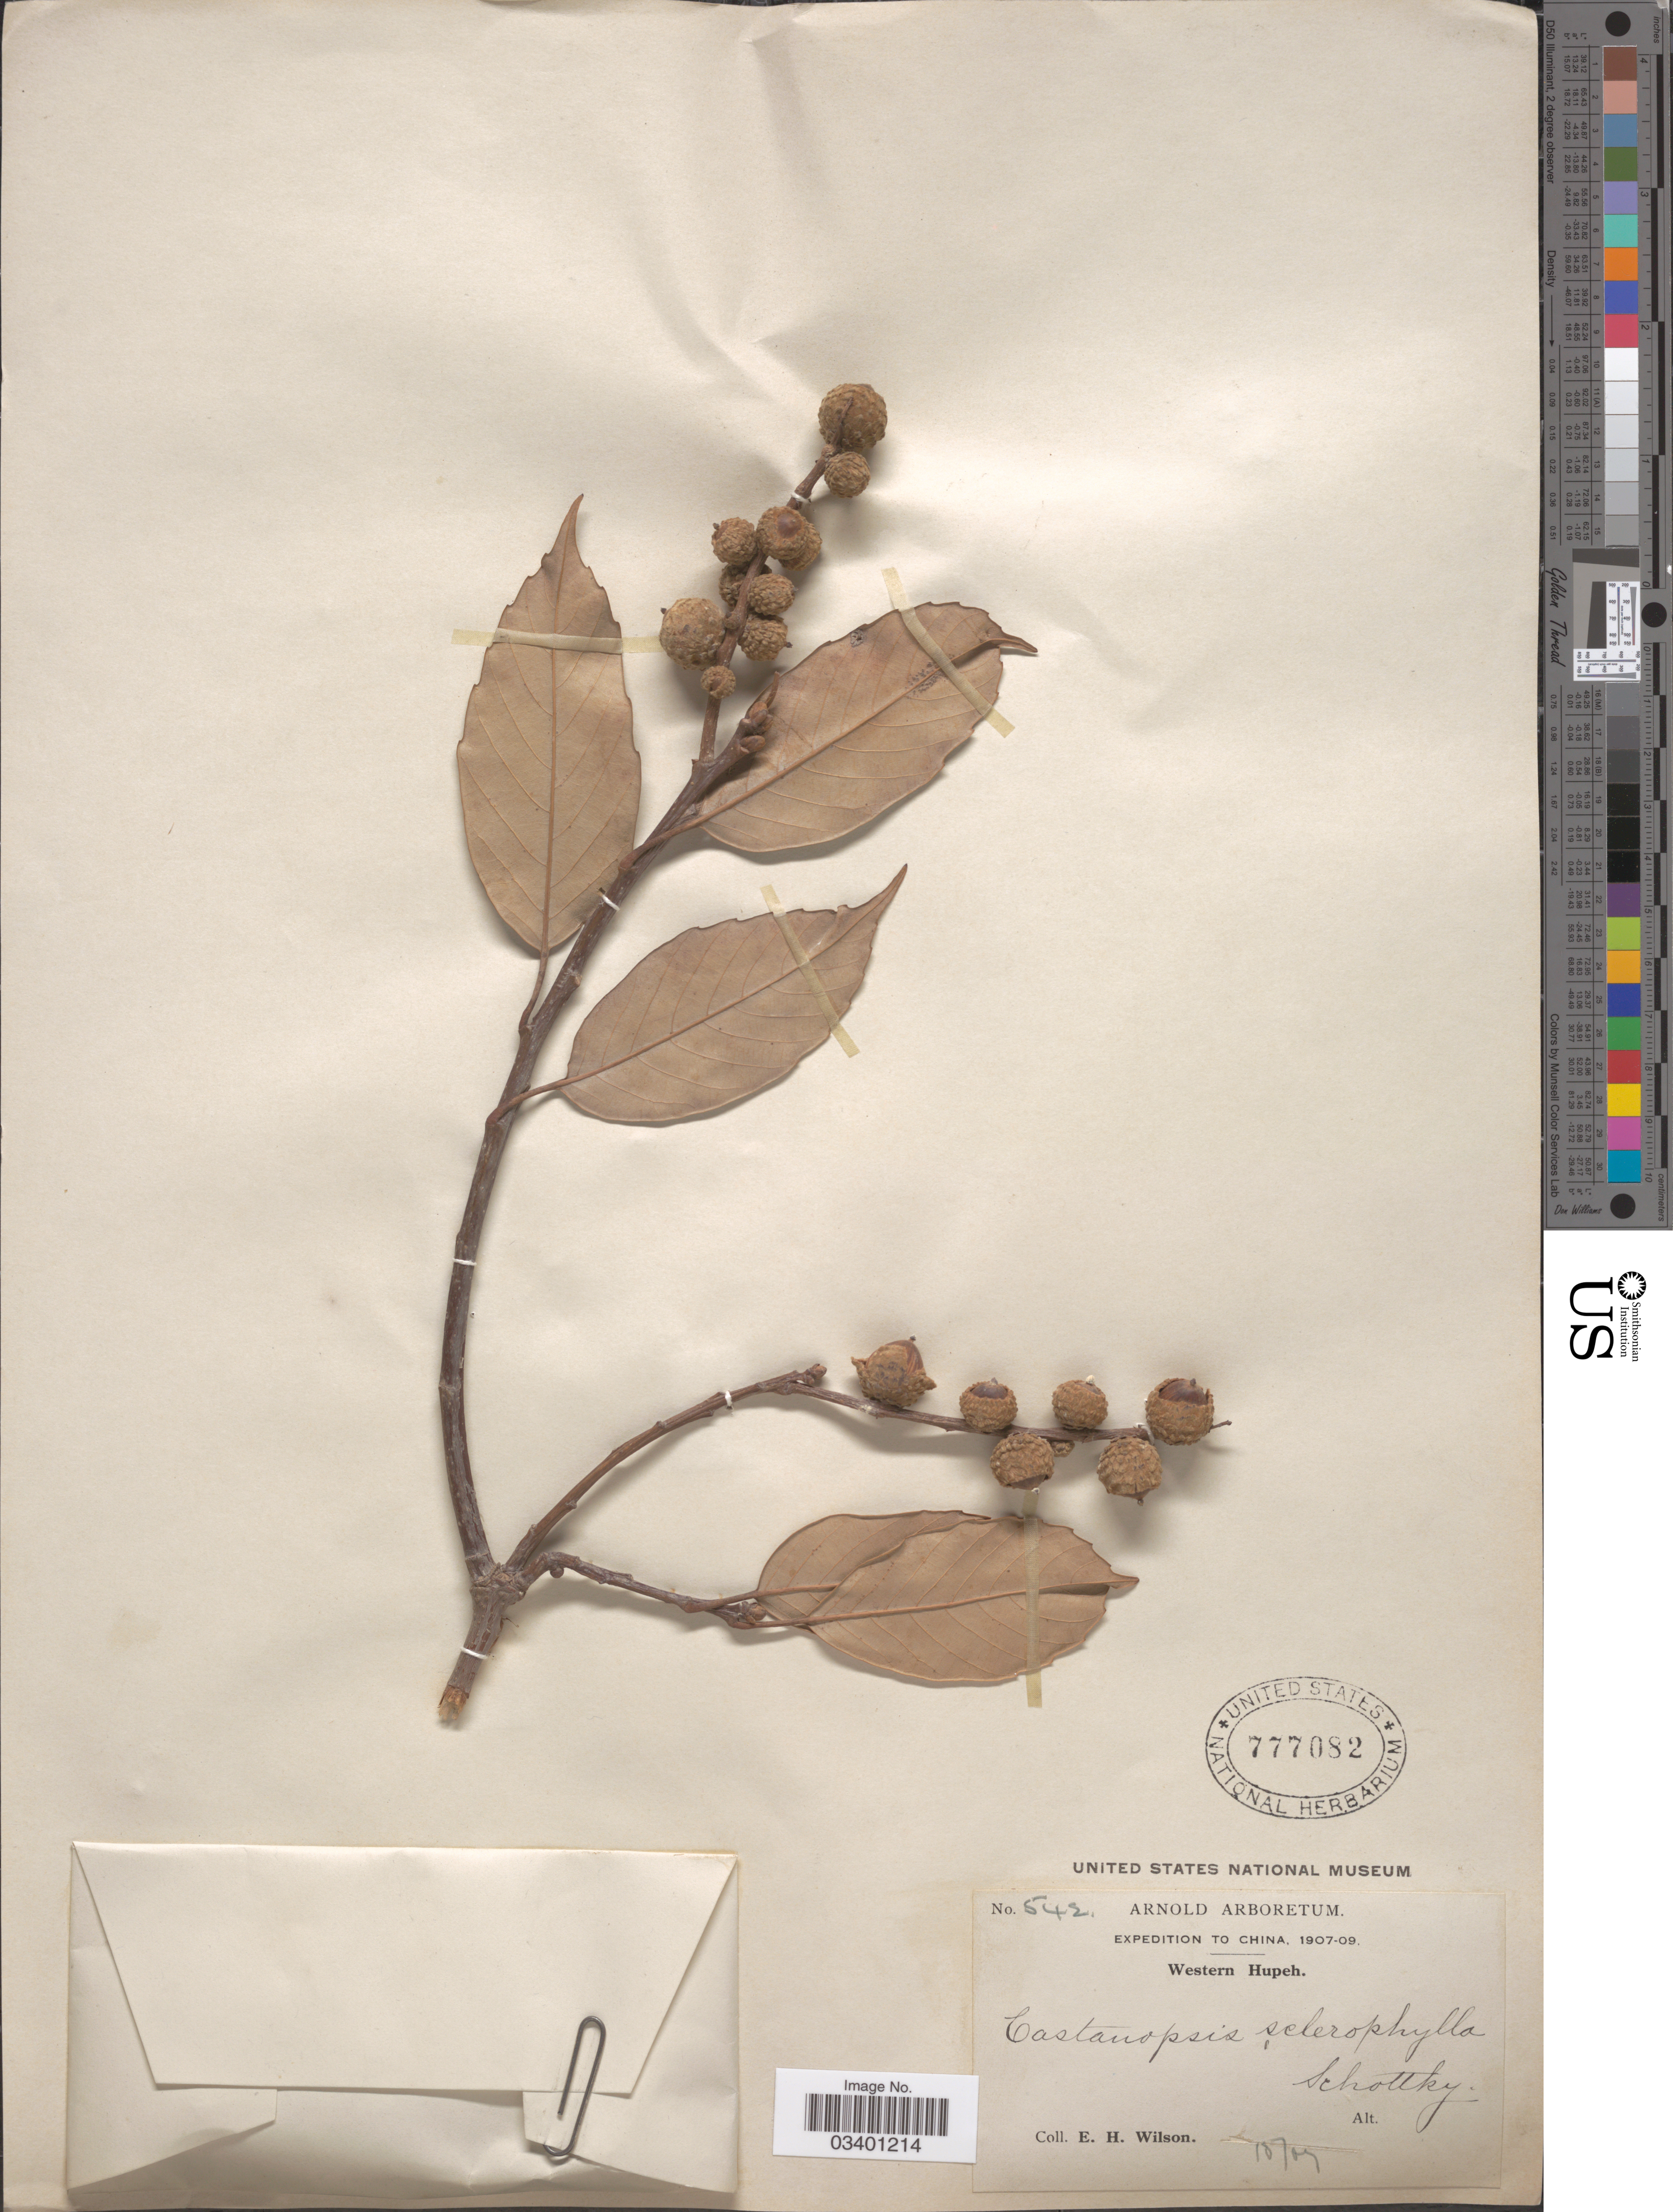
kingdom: Plantae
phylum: Tracheophyta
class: Magnoliopsida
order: Fagales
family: Fagaceae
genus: Castanopsis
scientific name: Castanopsis sclerophylla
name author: (Lindl.) Schottky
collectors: E. Wilson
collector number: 542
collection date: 1907-10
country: China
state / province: Hubei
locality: Western Hupeh.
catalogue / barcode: US 777082